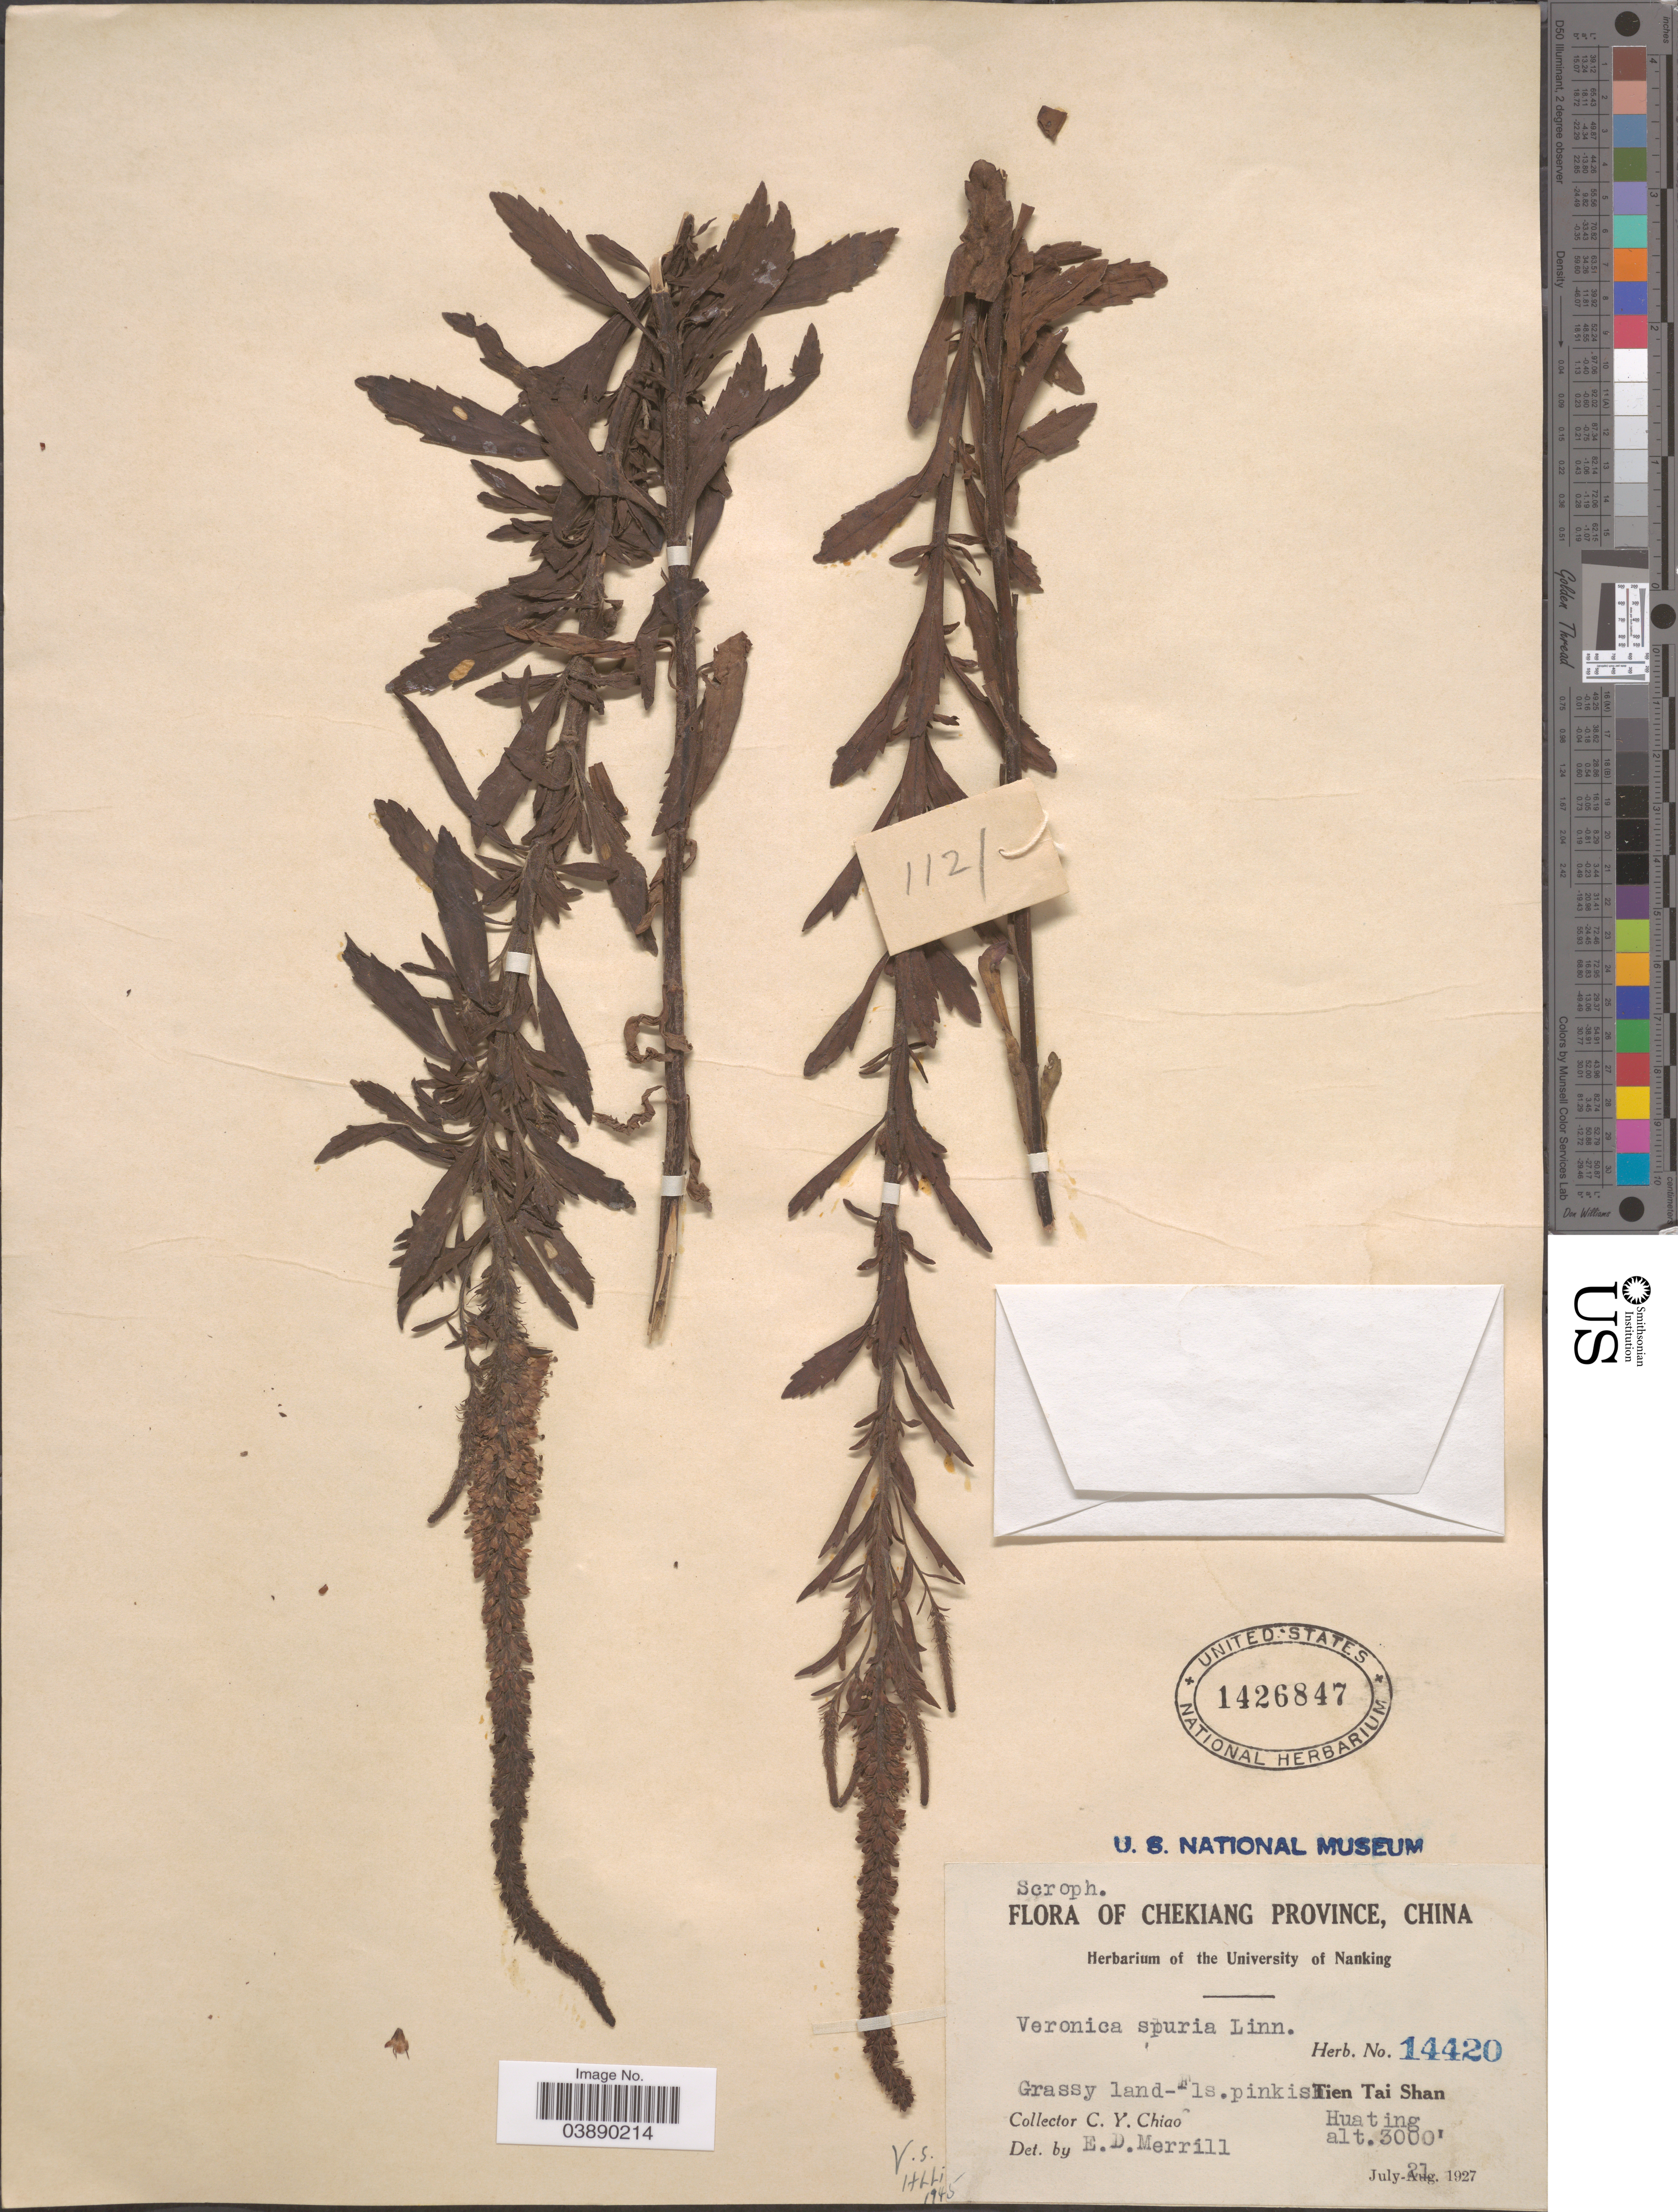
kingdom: Plantae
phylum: Tracheophyta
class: Magnoliopsida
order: Lamiales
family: Plantaginaceae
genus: Veronica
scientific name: Veronica linariifolia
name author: Pall. ex Link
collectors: C. Y. Chiao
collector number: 14420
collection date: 1927-07-21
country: China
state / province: Zhejiang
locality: Chekiang Province. Tien Tai Shan. Huating.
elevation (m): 914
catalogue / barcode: US 1426847